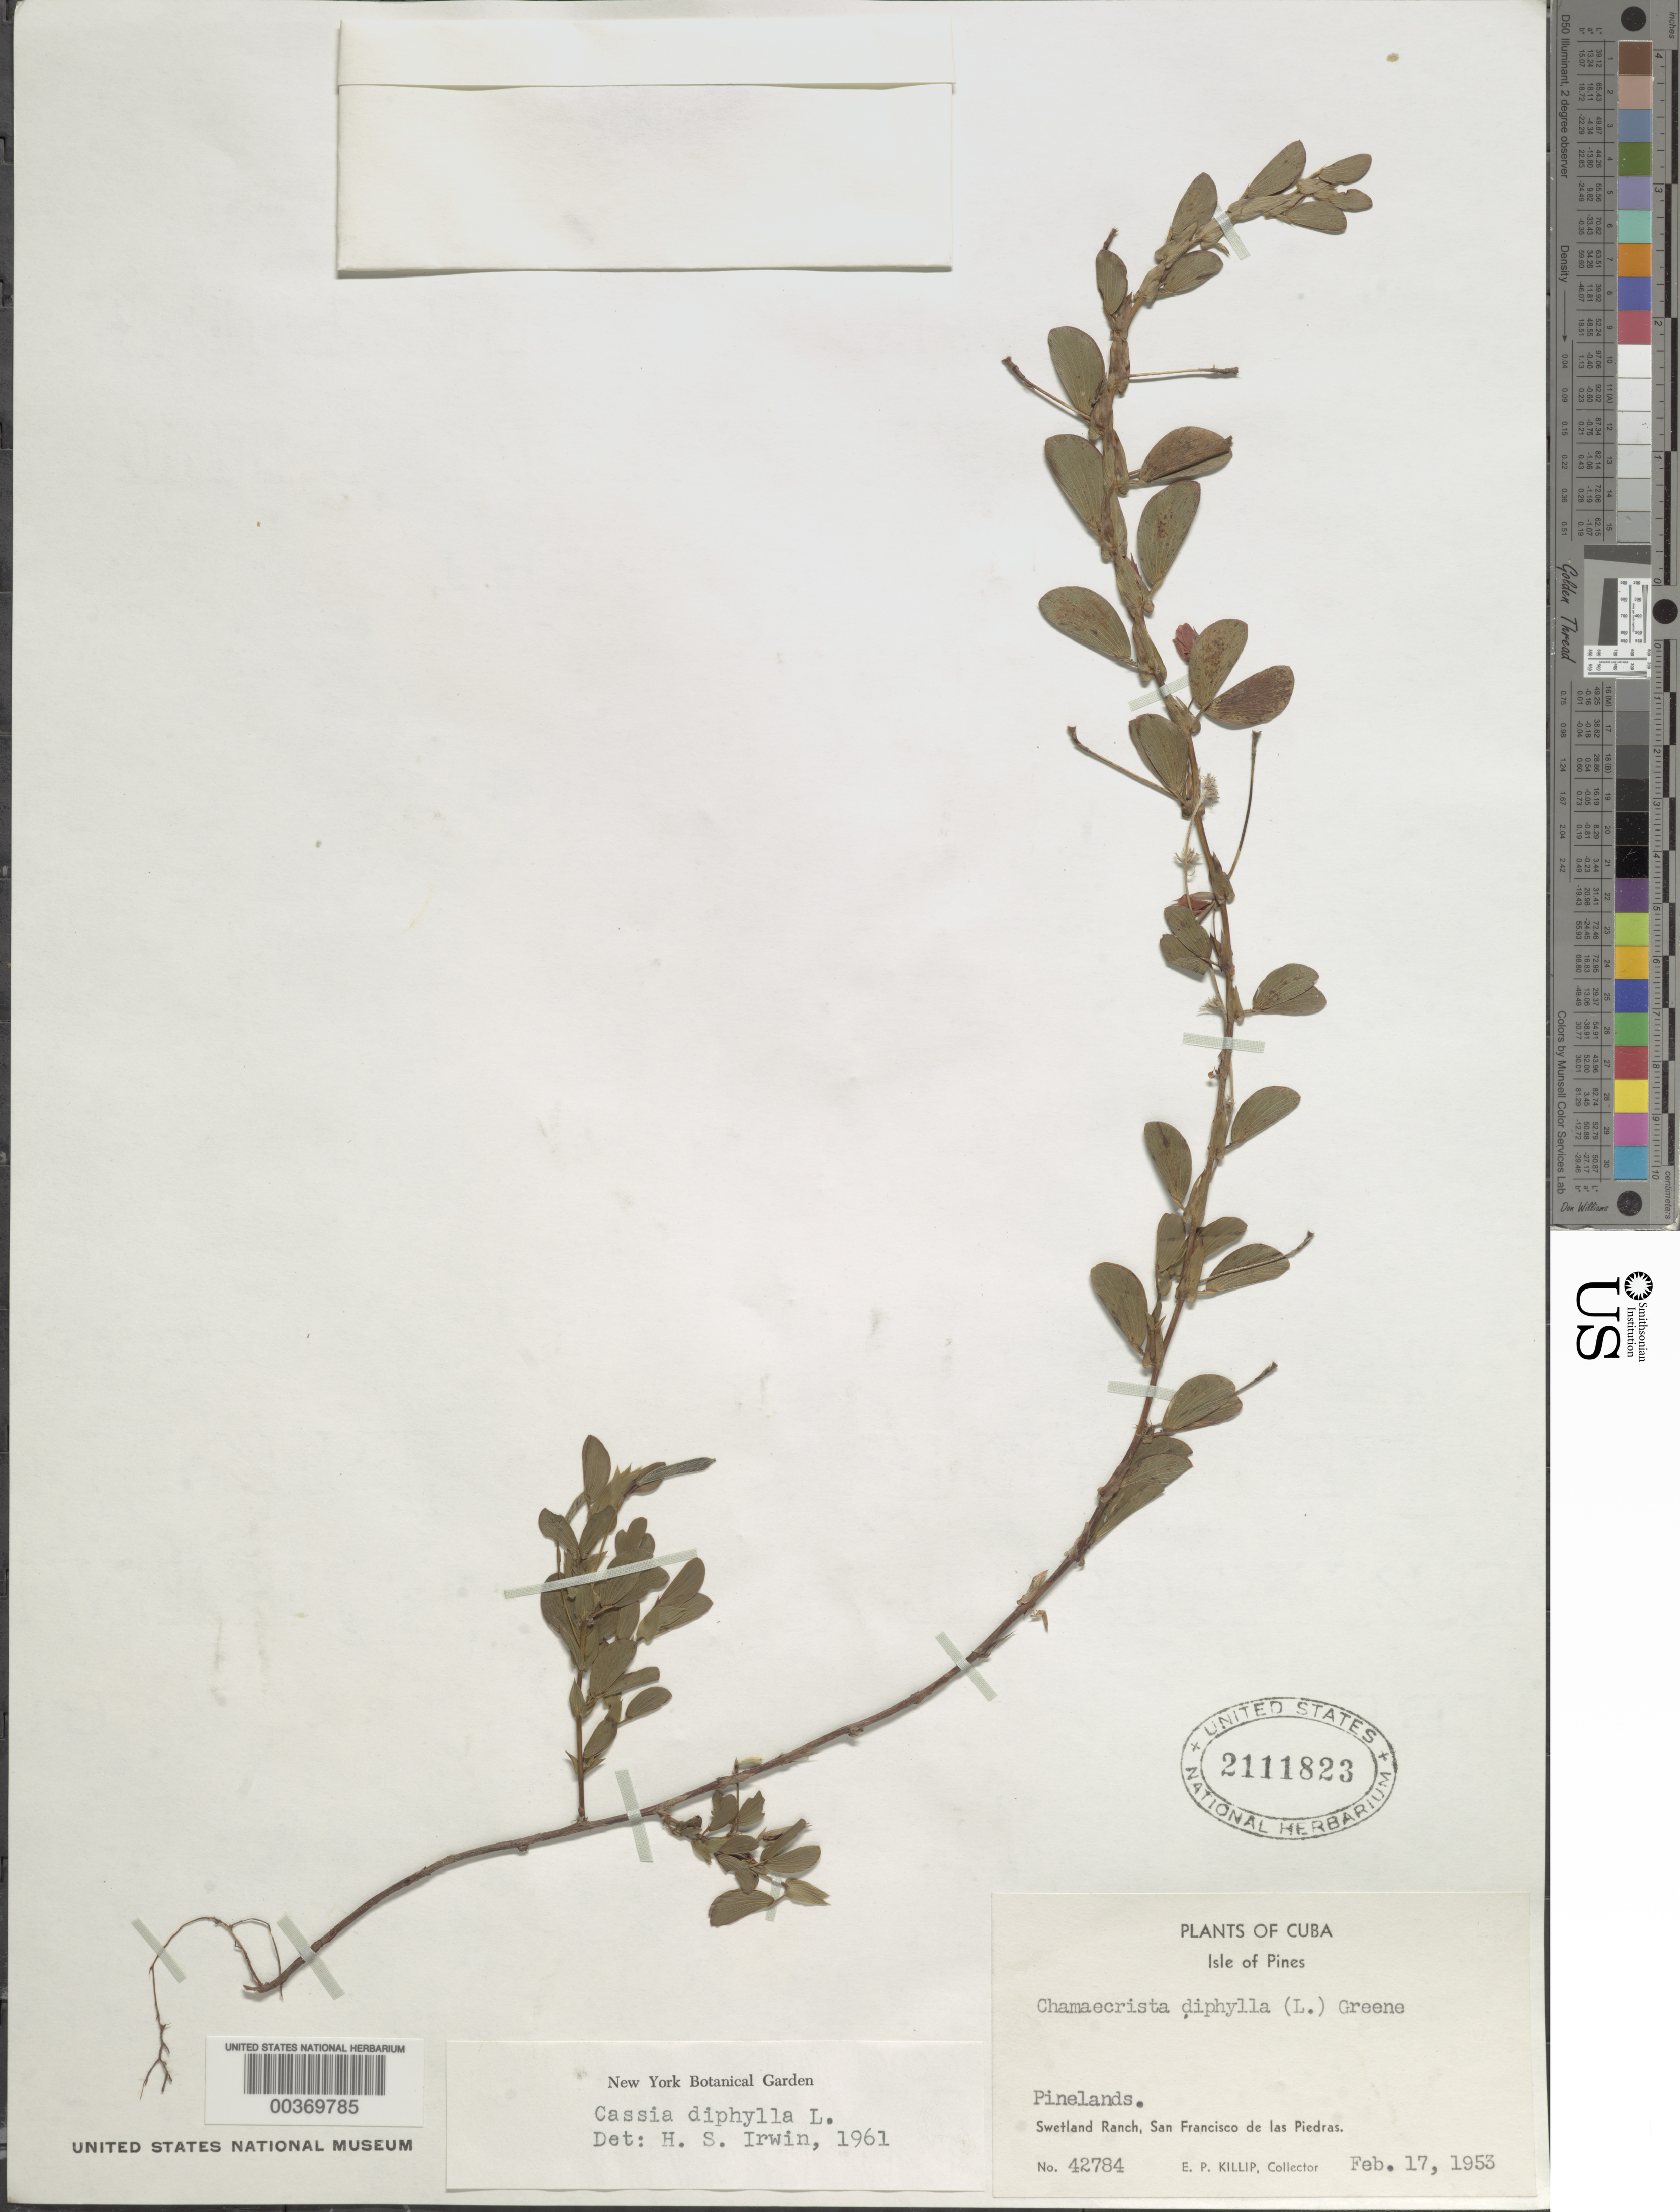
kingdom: Plantae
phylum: Tracheophyta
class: Magnoliopsida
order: Fabales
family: Fabaceae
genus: Chamaecrista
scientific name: Chamaecrista diphylla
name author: (L.) Greene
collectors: E. P. Killip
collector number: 42784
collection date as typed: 17 Feb 1953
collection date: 1953-02-17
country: Cuba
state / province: Isla de La Juventud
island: Isla de La Juventud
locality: Swetland ranch, san francisco de las piedras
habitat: Pinelands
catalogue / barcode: US 2111823